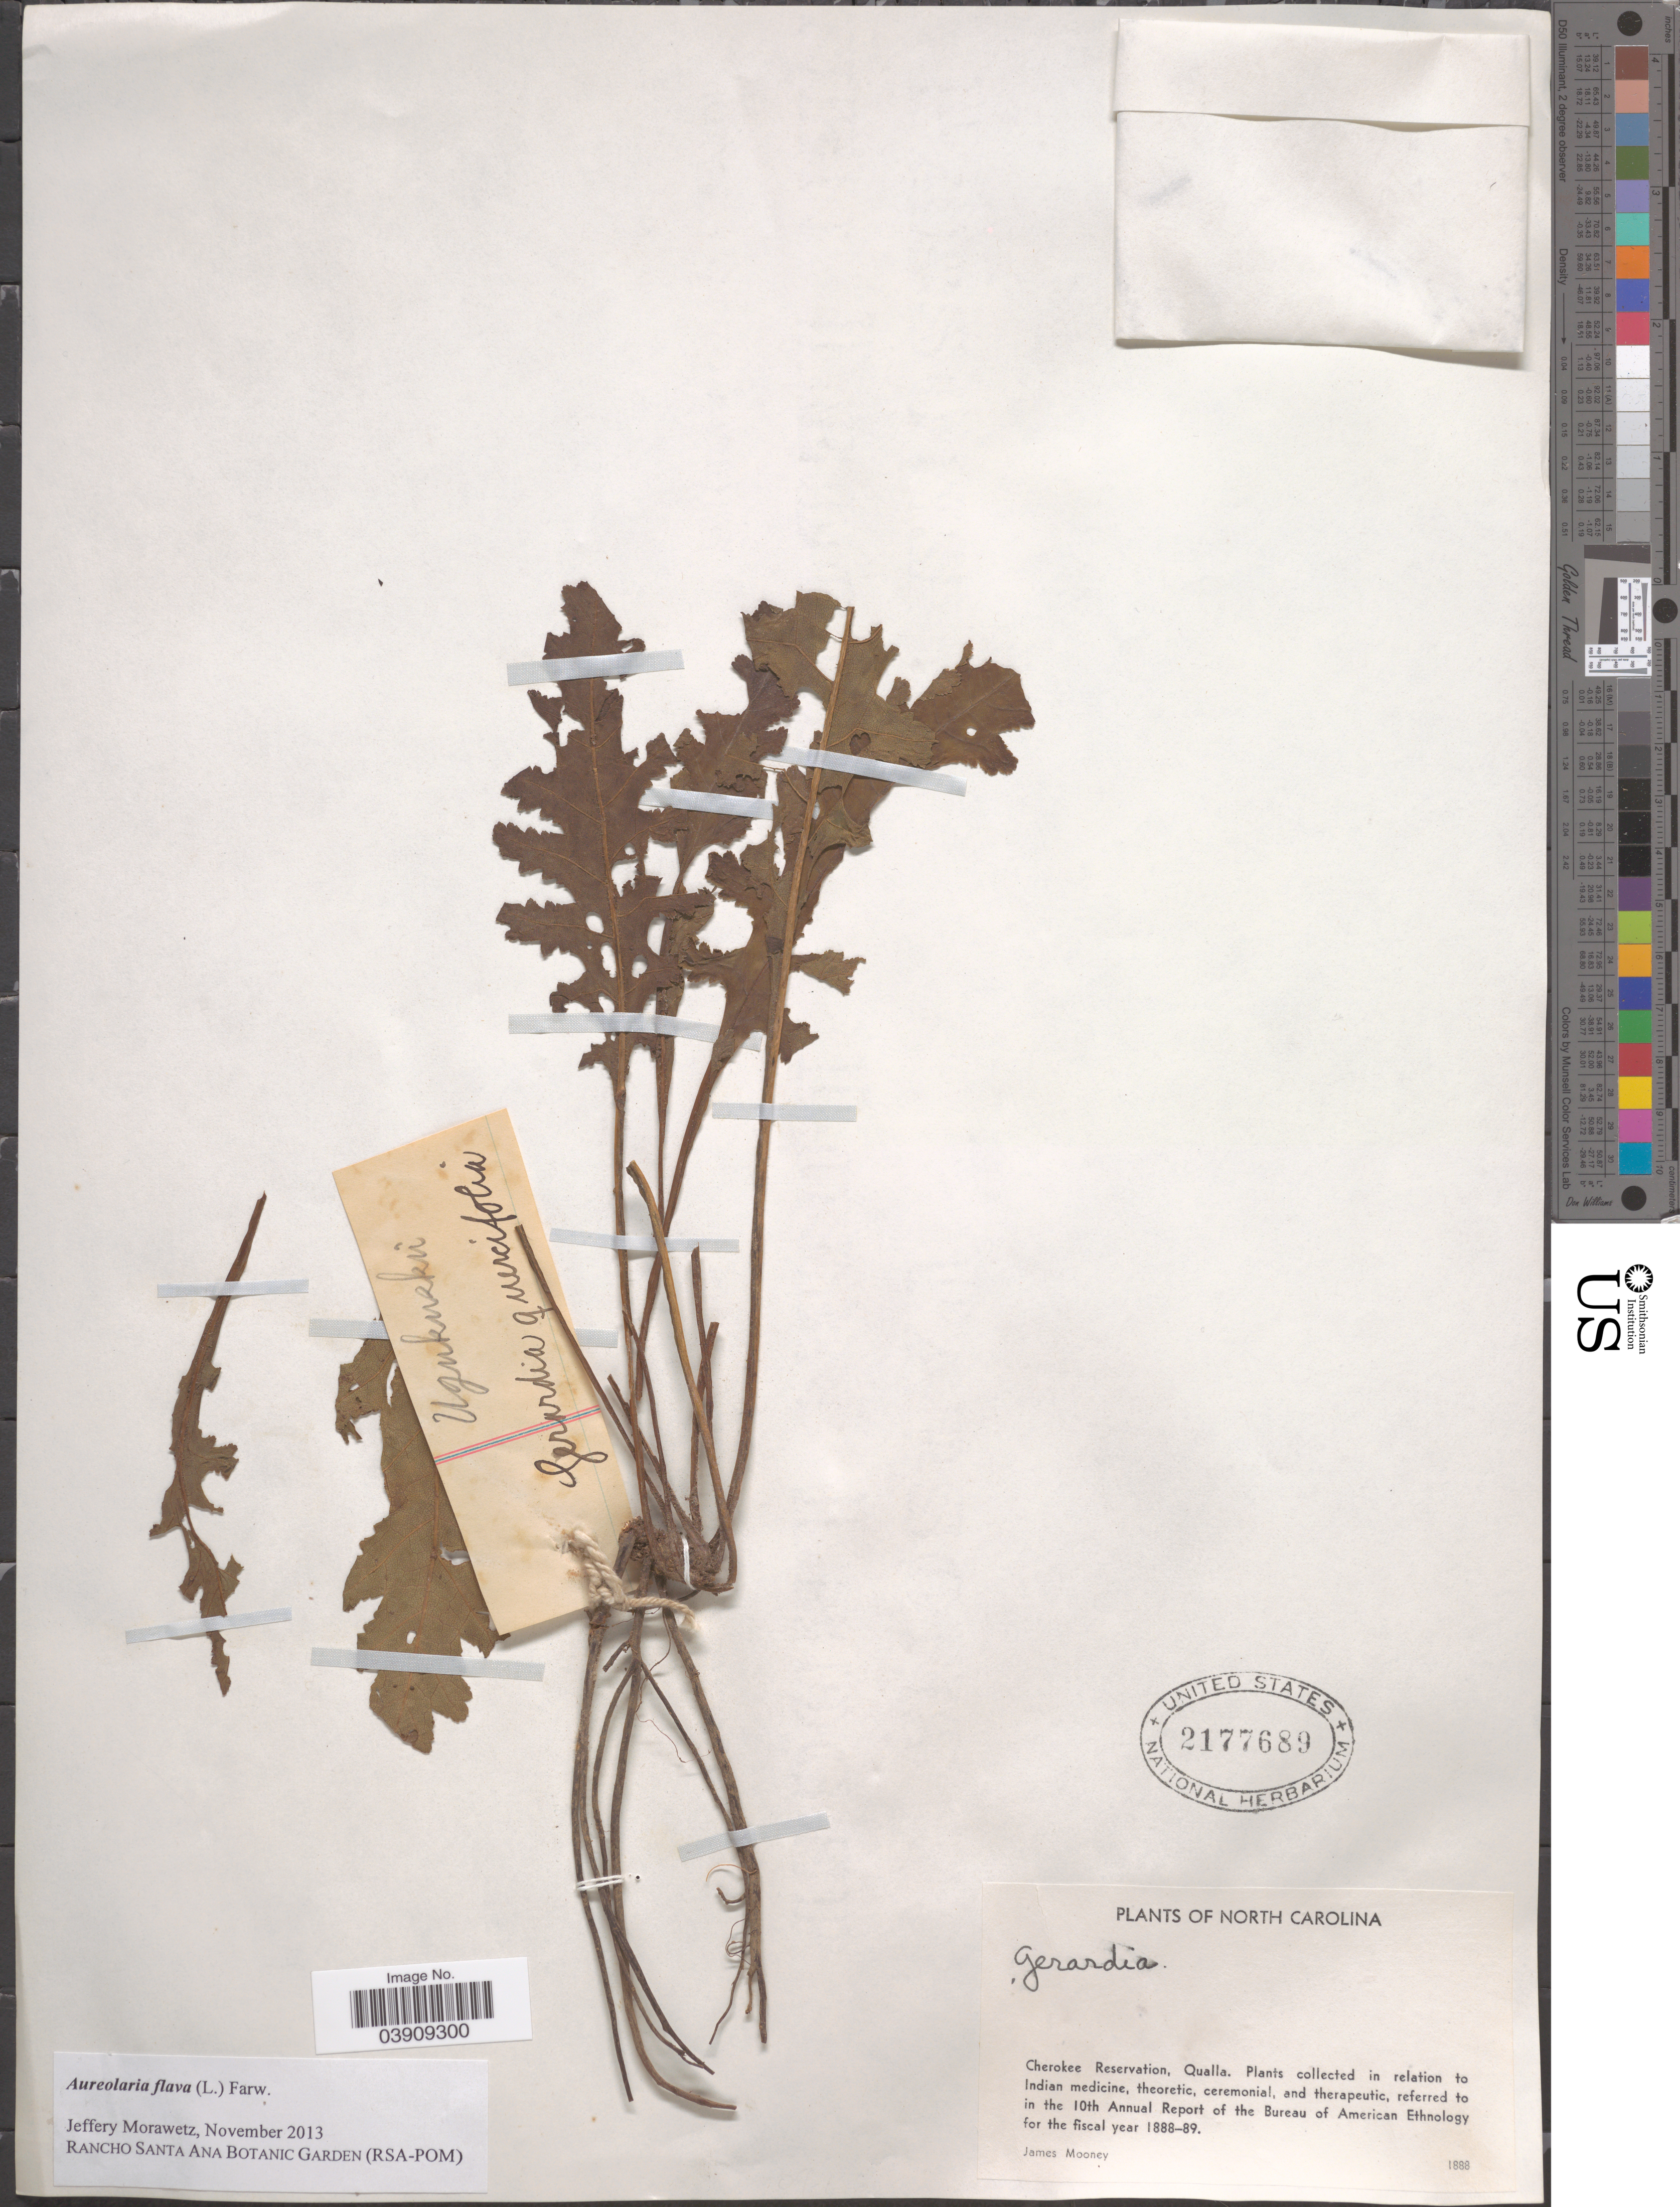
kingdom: Plantae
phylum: Tracheophyta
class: Magnoliopsida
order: Lamiales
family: Orobanchaceae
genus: Aureolaria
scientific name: Aureolaria flava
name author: (L.) Farw.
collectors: J. Mooney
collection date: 1888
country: United States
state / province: North Carolina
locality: Cherokee Reservation, Qualla.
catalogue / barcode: US 2177689